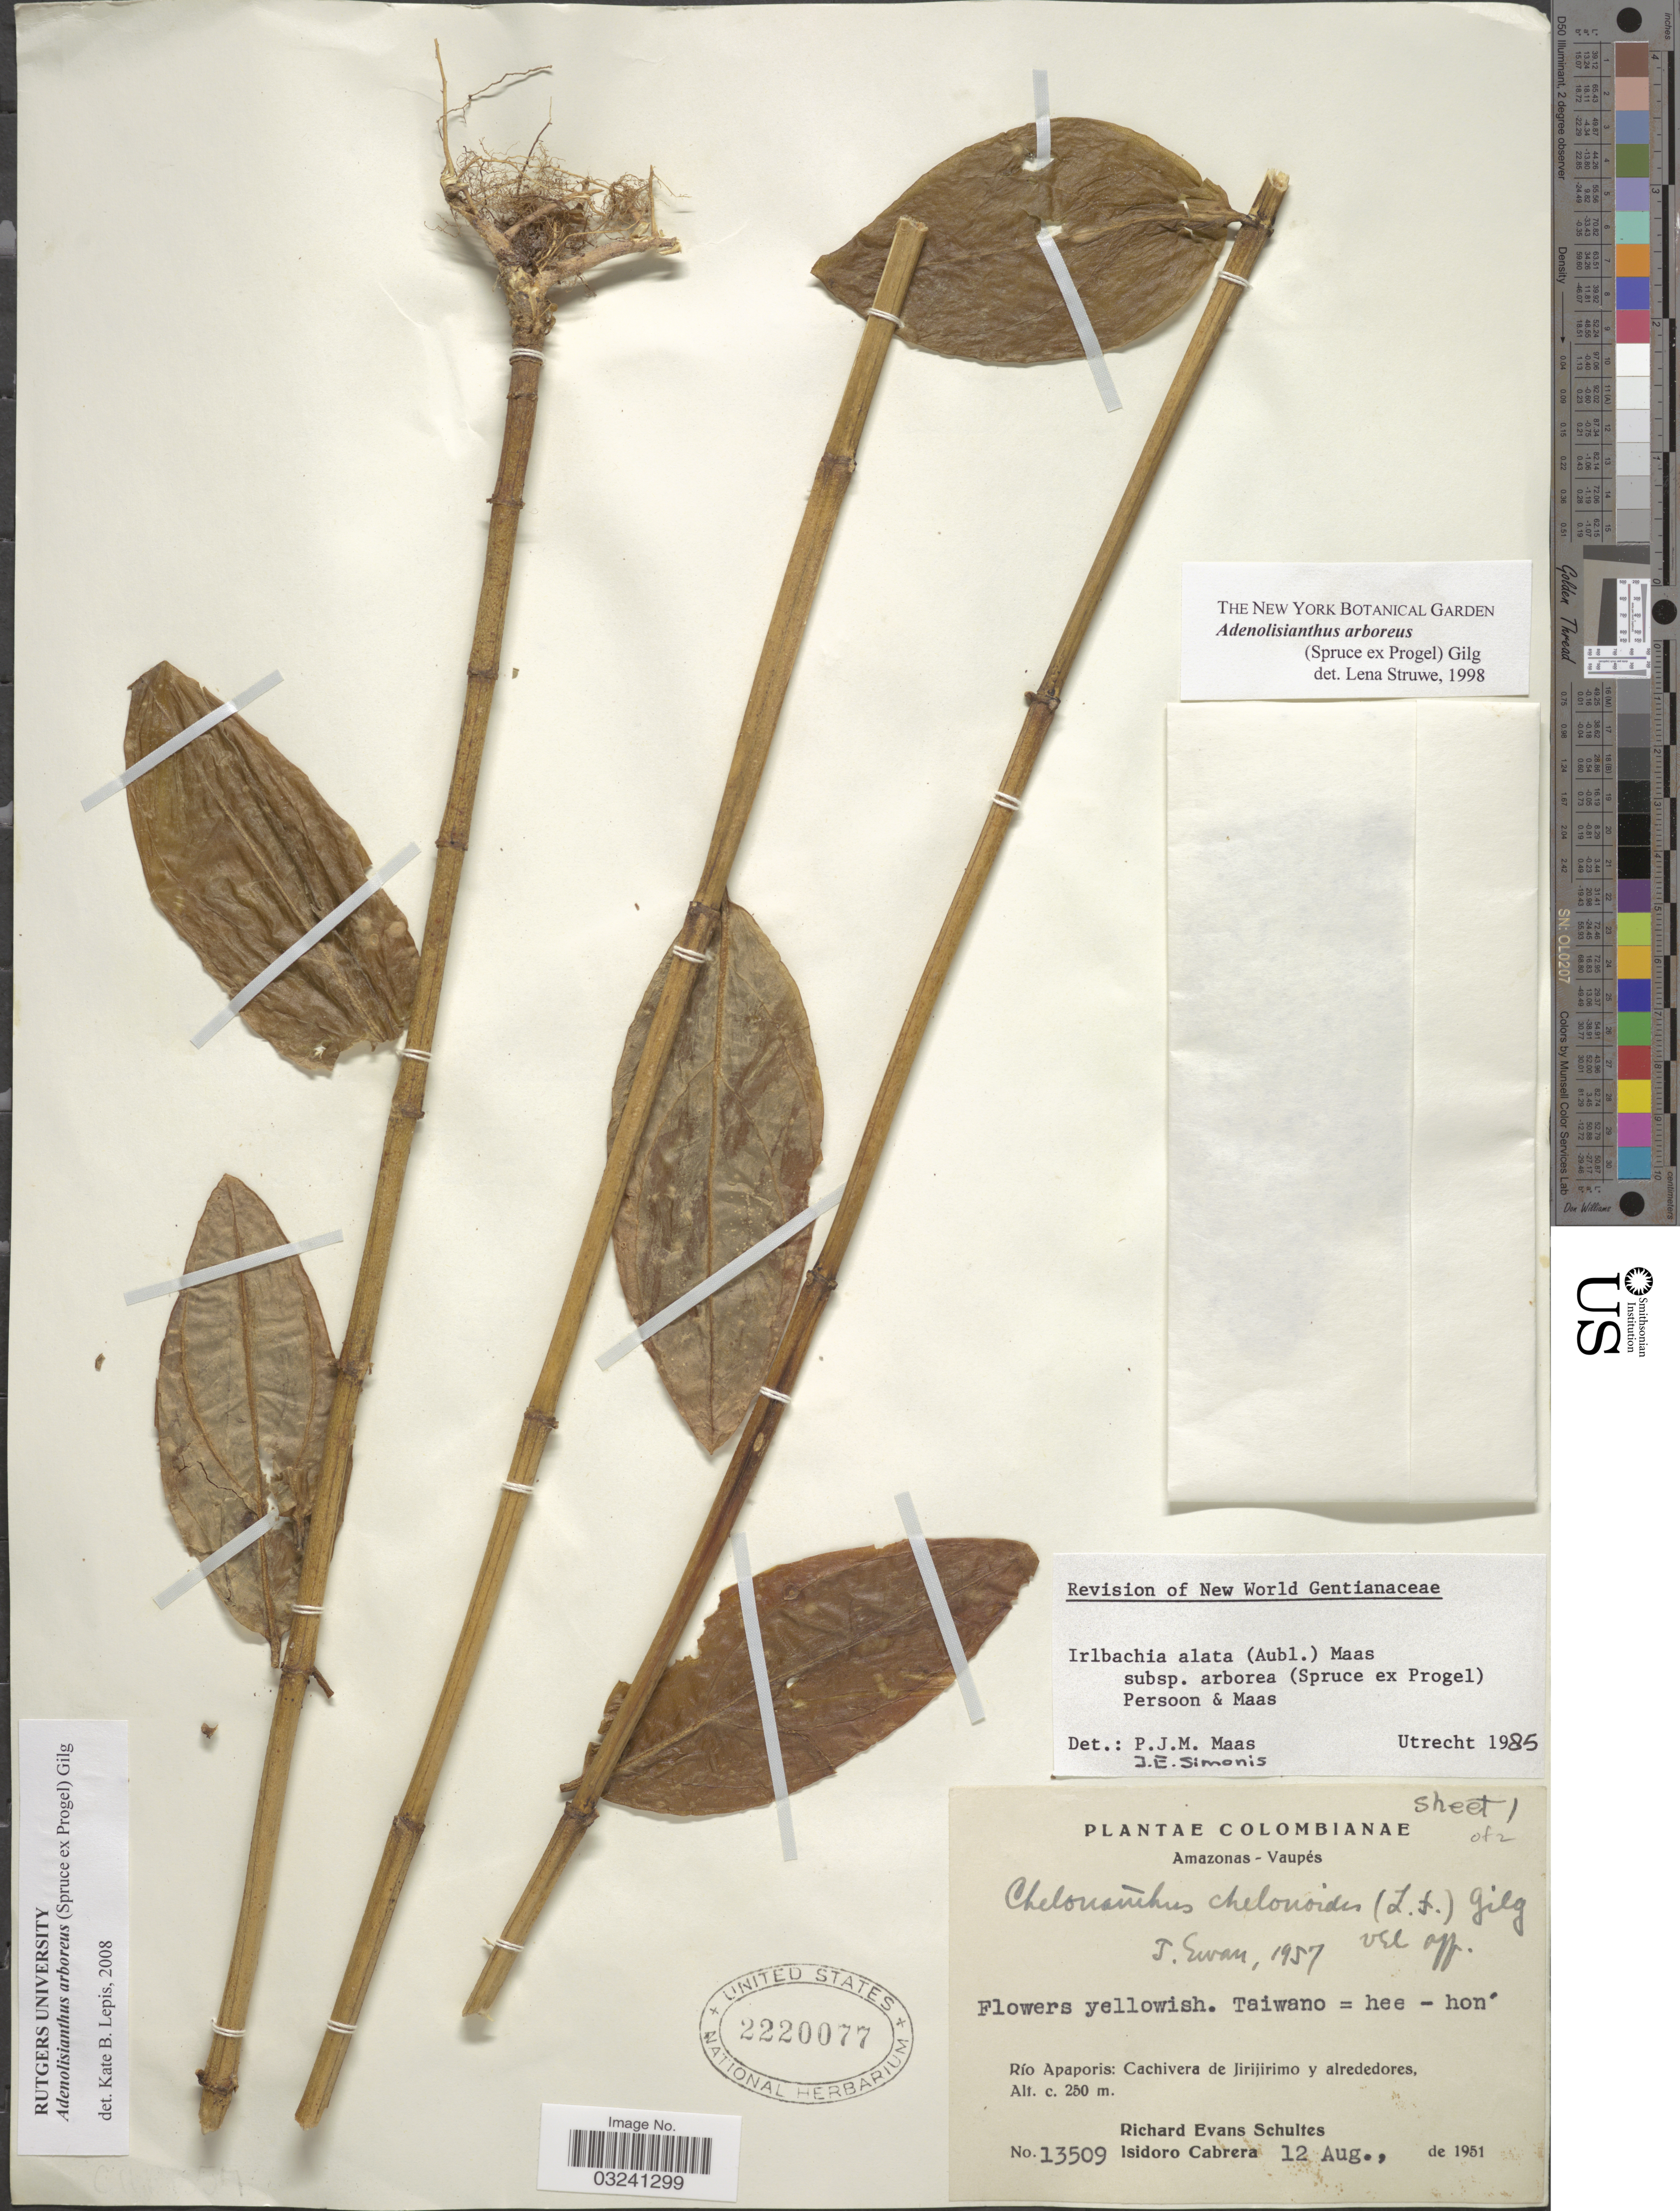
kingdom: Plantae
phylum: Tracheophyta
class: Magnoliopsida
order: Gentianales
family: Gentianaceae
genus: Adenolisianthus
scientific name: Adenolisianthus arboreus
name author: (Spruce ex Progel) Gilg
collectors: R. E. Schultes & I. Cabrera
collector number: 13509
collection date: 1951-08-12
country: Colombia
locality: Amazonas - Vaupés. Río Apaporis: Cachivera de Jirijirimo y alrededores.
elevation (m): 250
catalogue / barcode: US 2220077